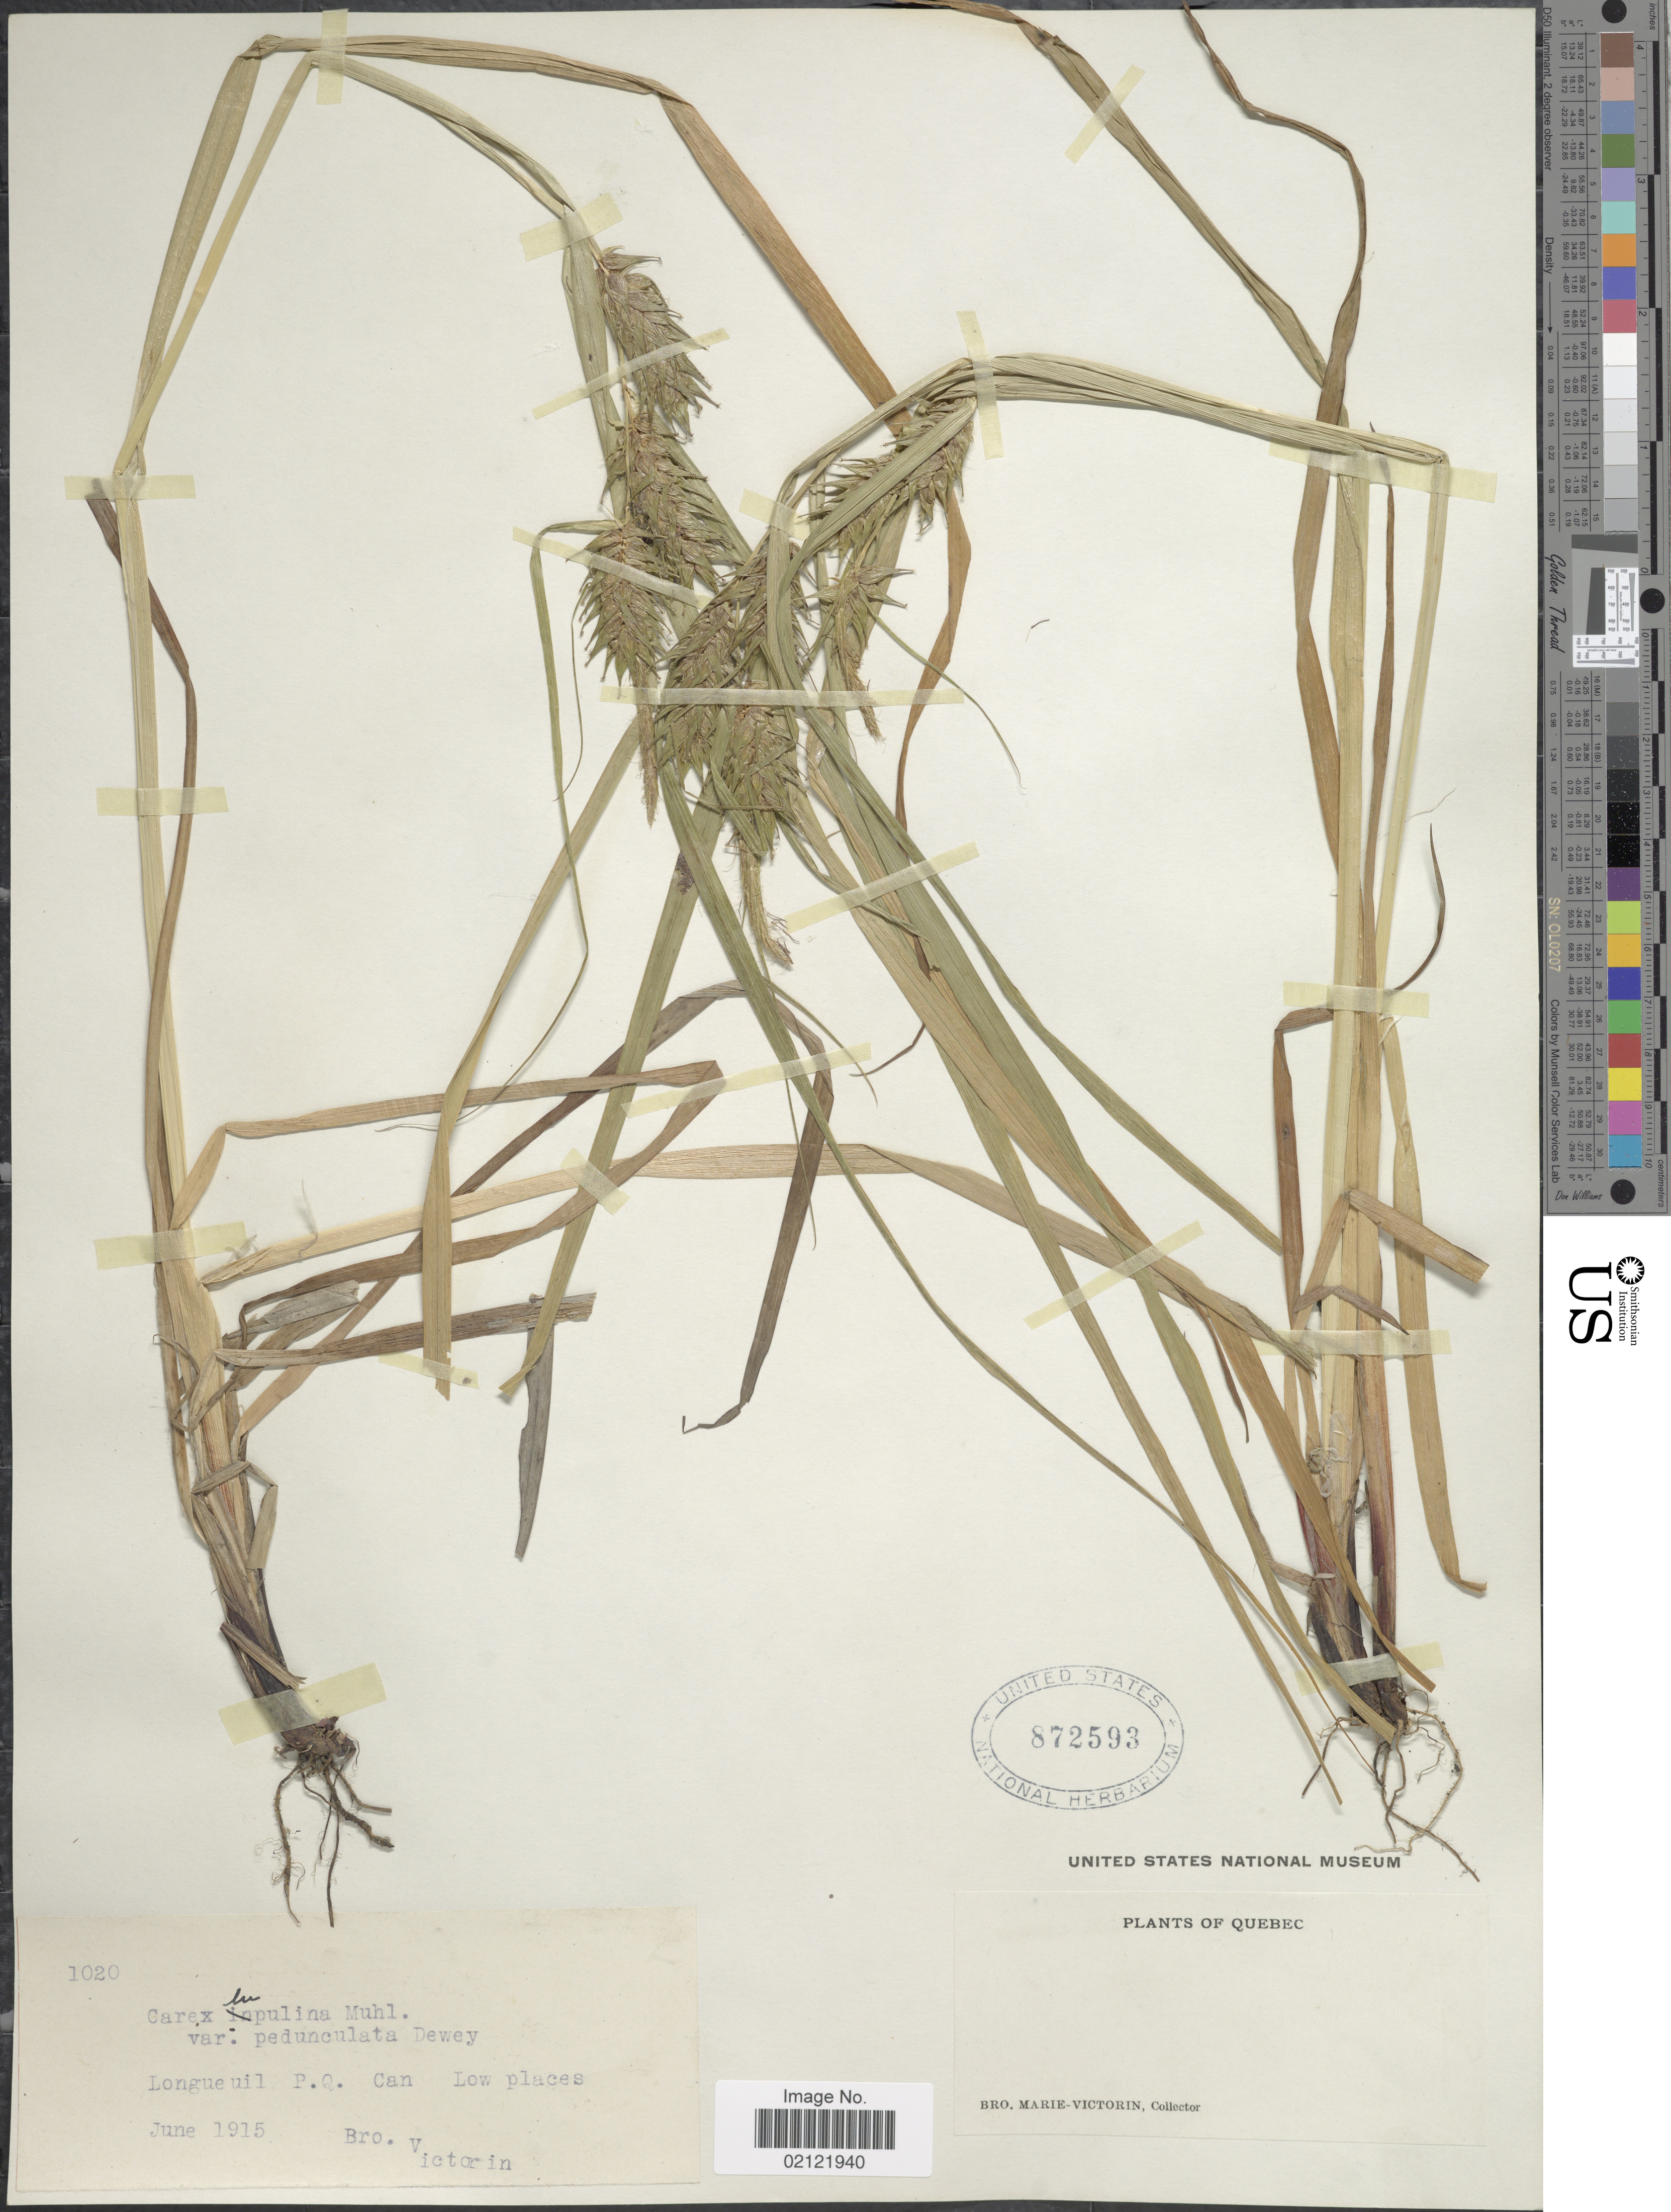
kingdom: Plantae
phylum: Tracheophyta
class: Liliopsida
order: Poales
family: Cyperaceae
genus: Carex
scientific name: Carex lupulina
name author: Muhl. ex Willd.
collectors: B. Victorin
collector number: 1020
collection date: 1915-06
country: Canada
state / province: Quebec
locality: Longueuil P.Q.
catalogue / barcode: US 872593